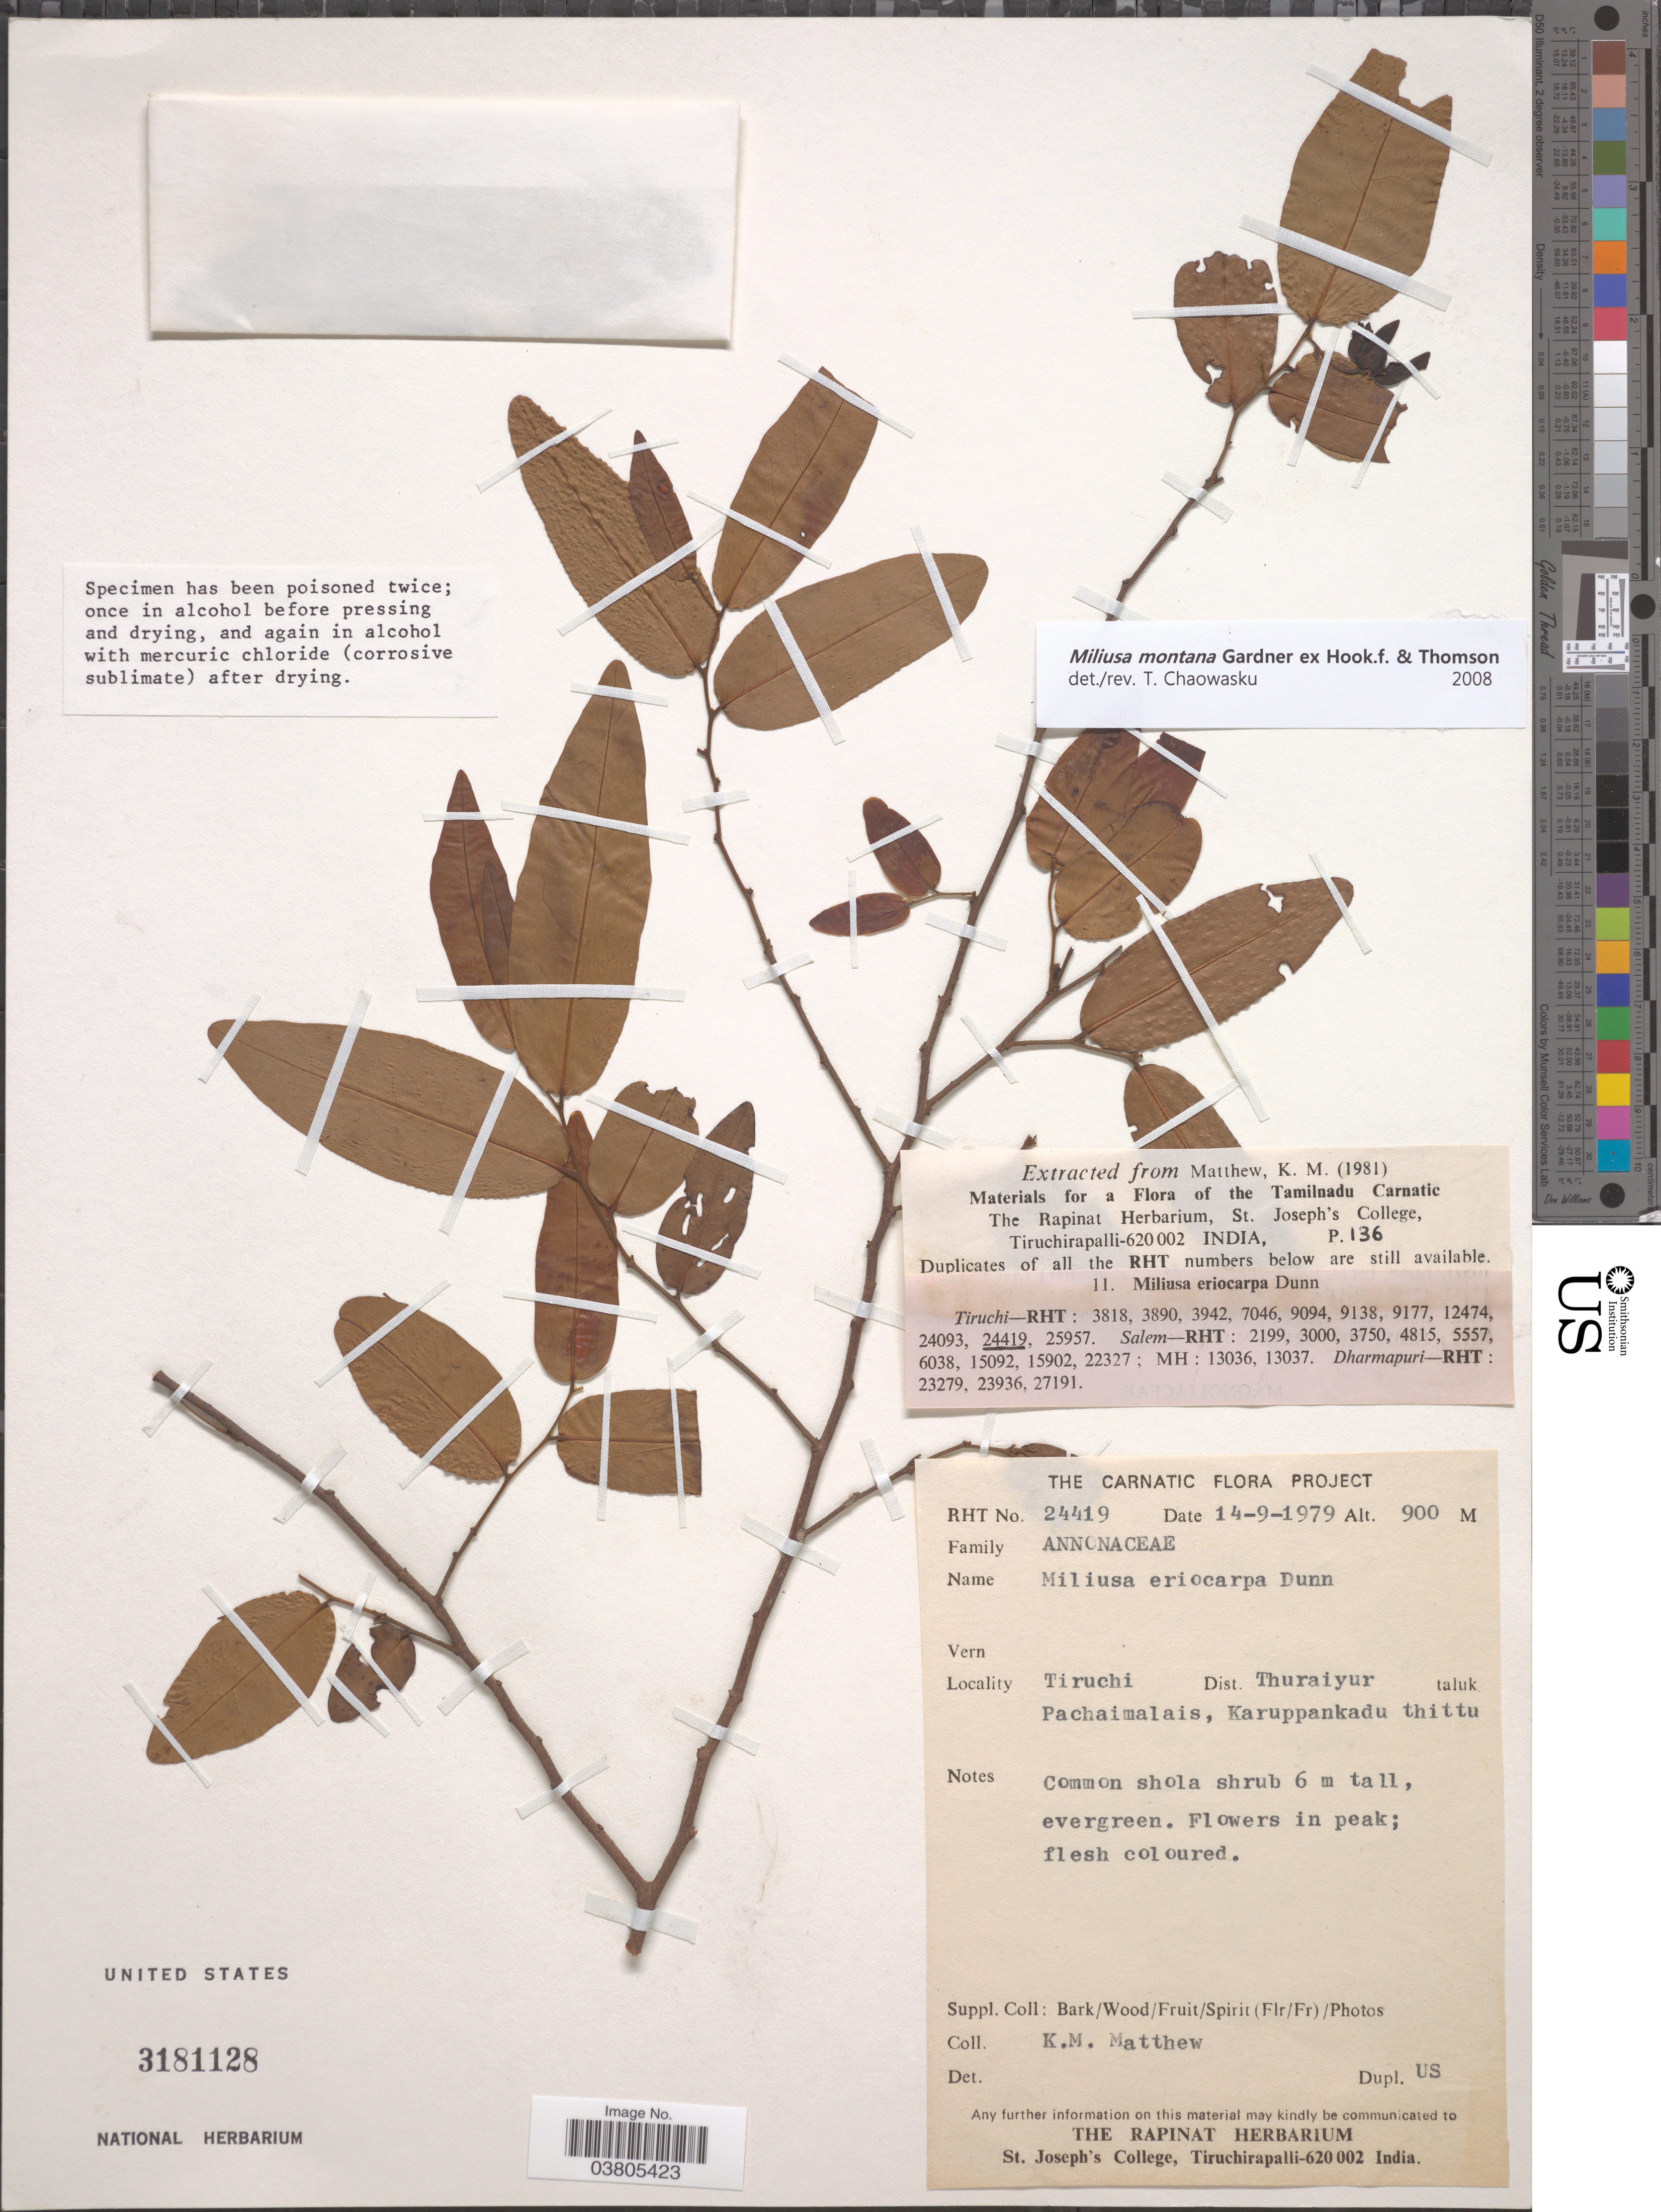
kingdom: Plantae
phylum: Tracheophyta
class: Magnoliopsida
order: Magnoliales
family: Annonaceae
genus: Miliusa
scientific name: Miliusa montana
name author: Gardner ex Hook. f. & Thomson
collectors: K. M. Matthew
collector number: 24419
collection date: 1979-09-14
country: India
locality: Tiruchi Dist. Thuraiyur taluk Pachaimalais, Karuppankadu thittu.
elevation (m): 900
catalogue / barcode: US 3181128